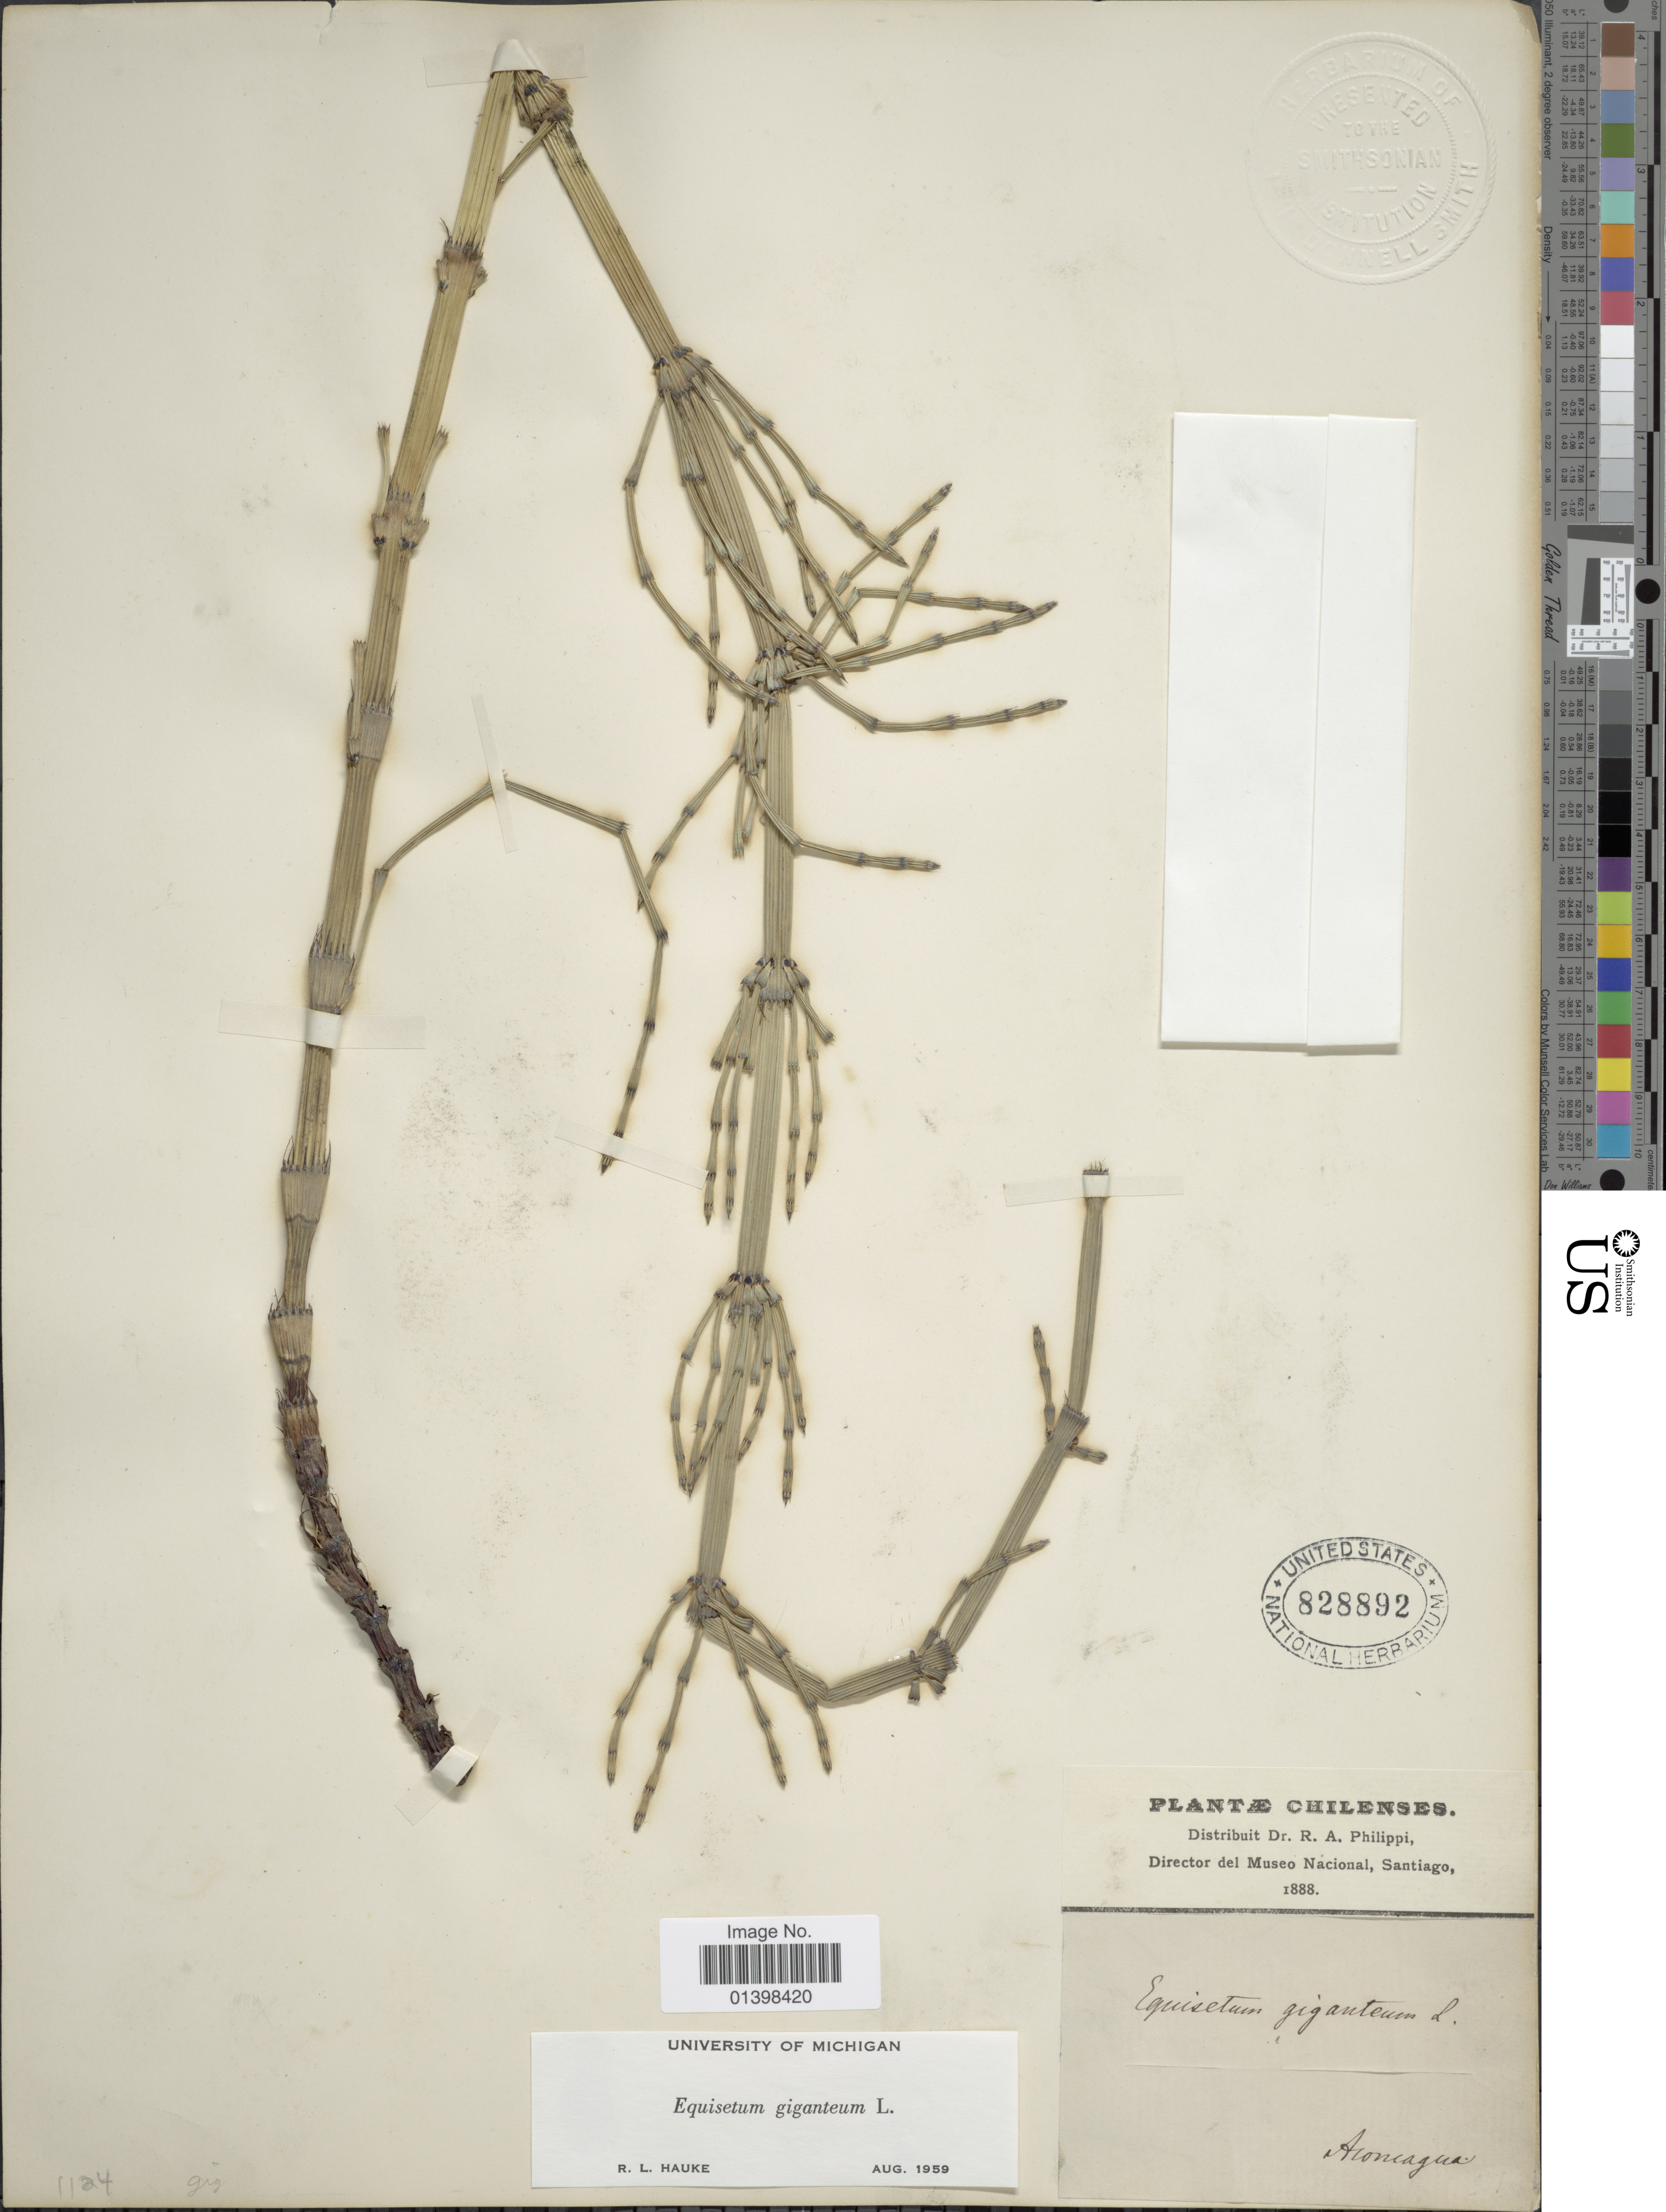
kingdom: Plantae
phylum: Tracheophyta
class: Polypodiopsida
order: Equisetales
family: Equisetaceae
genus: Equisetum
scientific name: Equisetum giganteum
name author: L.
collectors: R. A. Philippi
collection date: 1888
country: Chile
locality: Aconcagua.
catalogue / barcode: US 828892